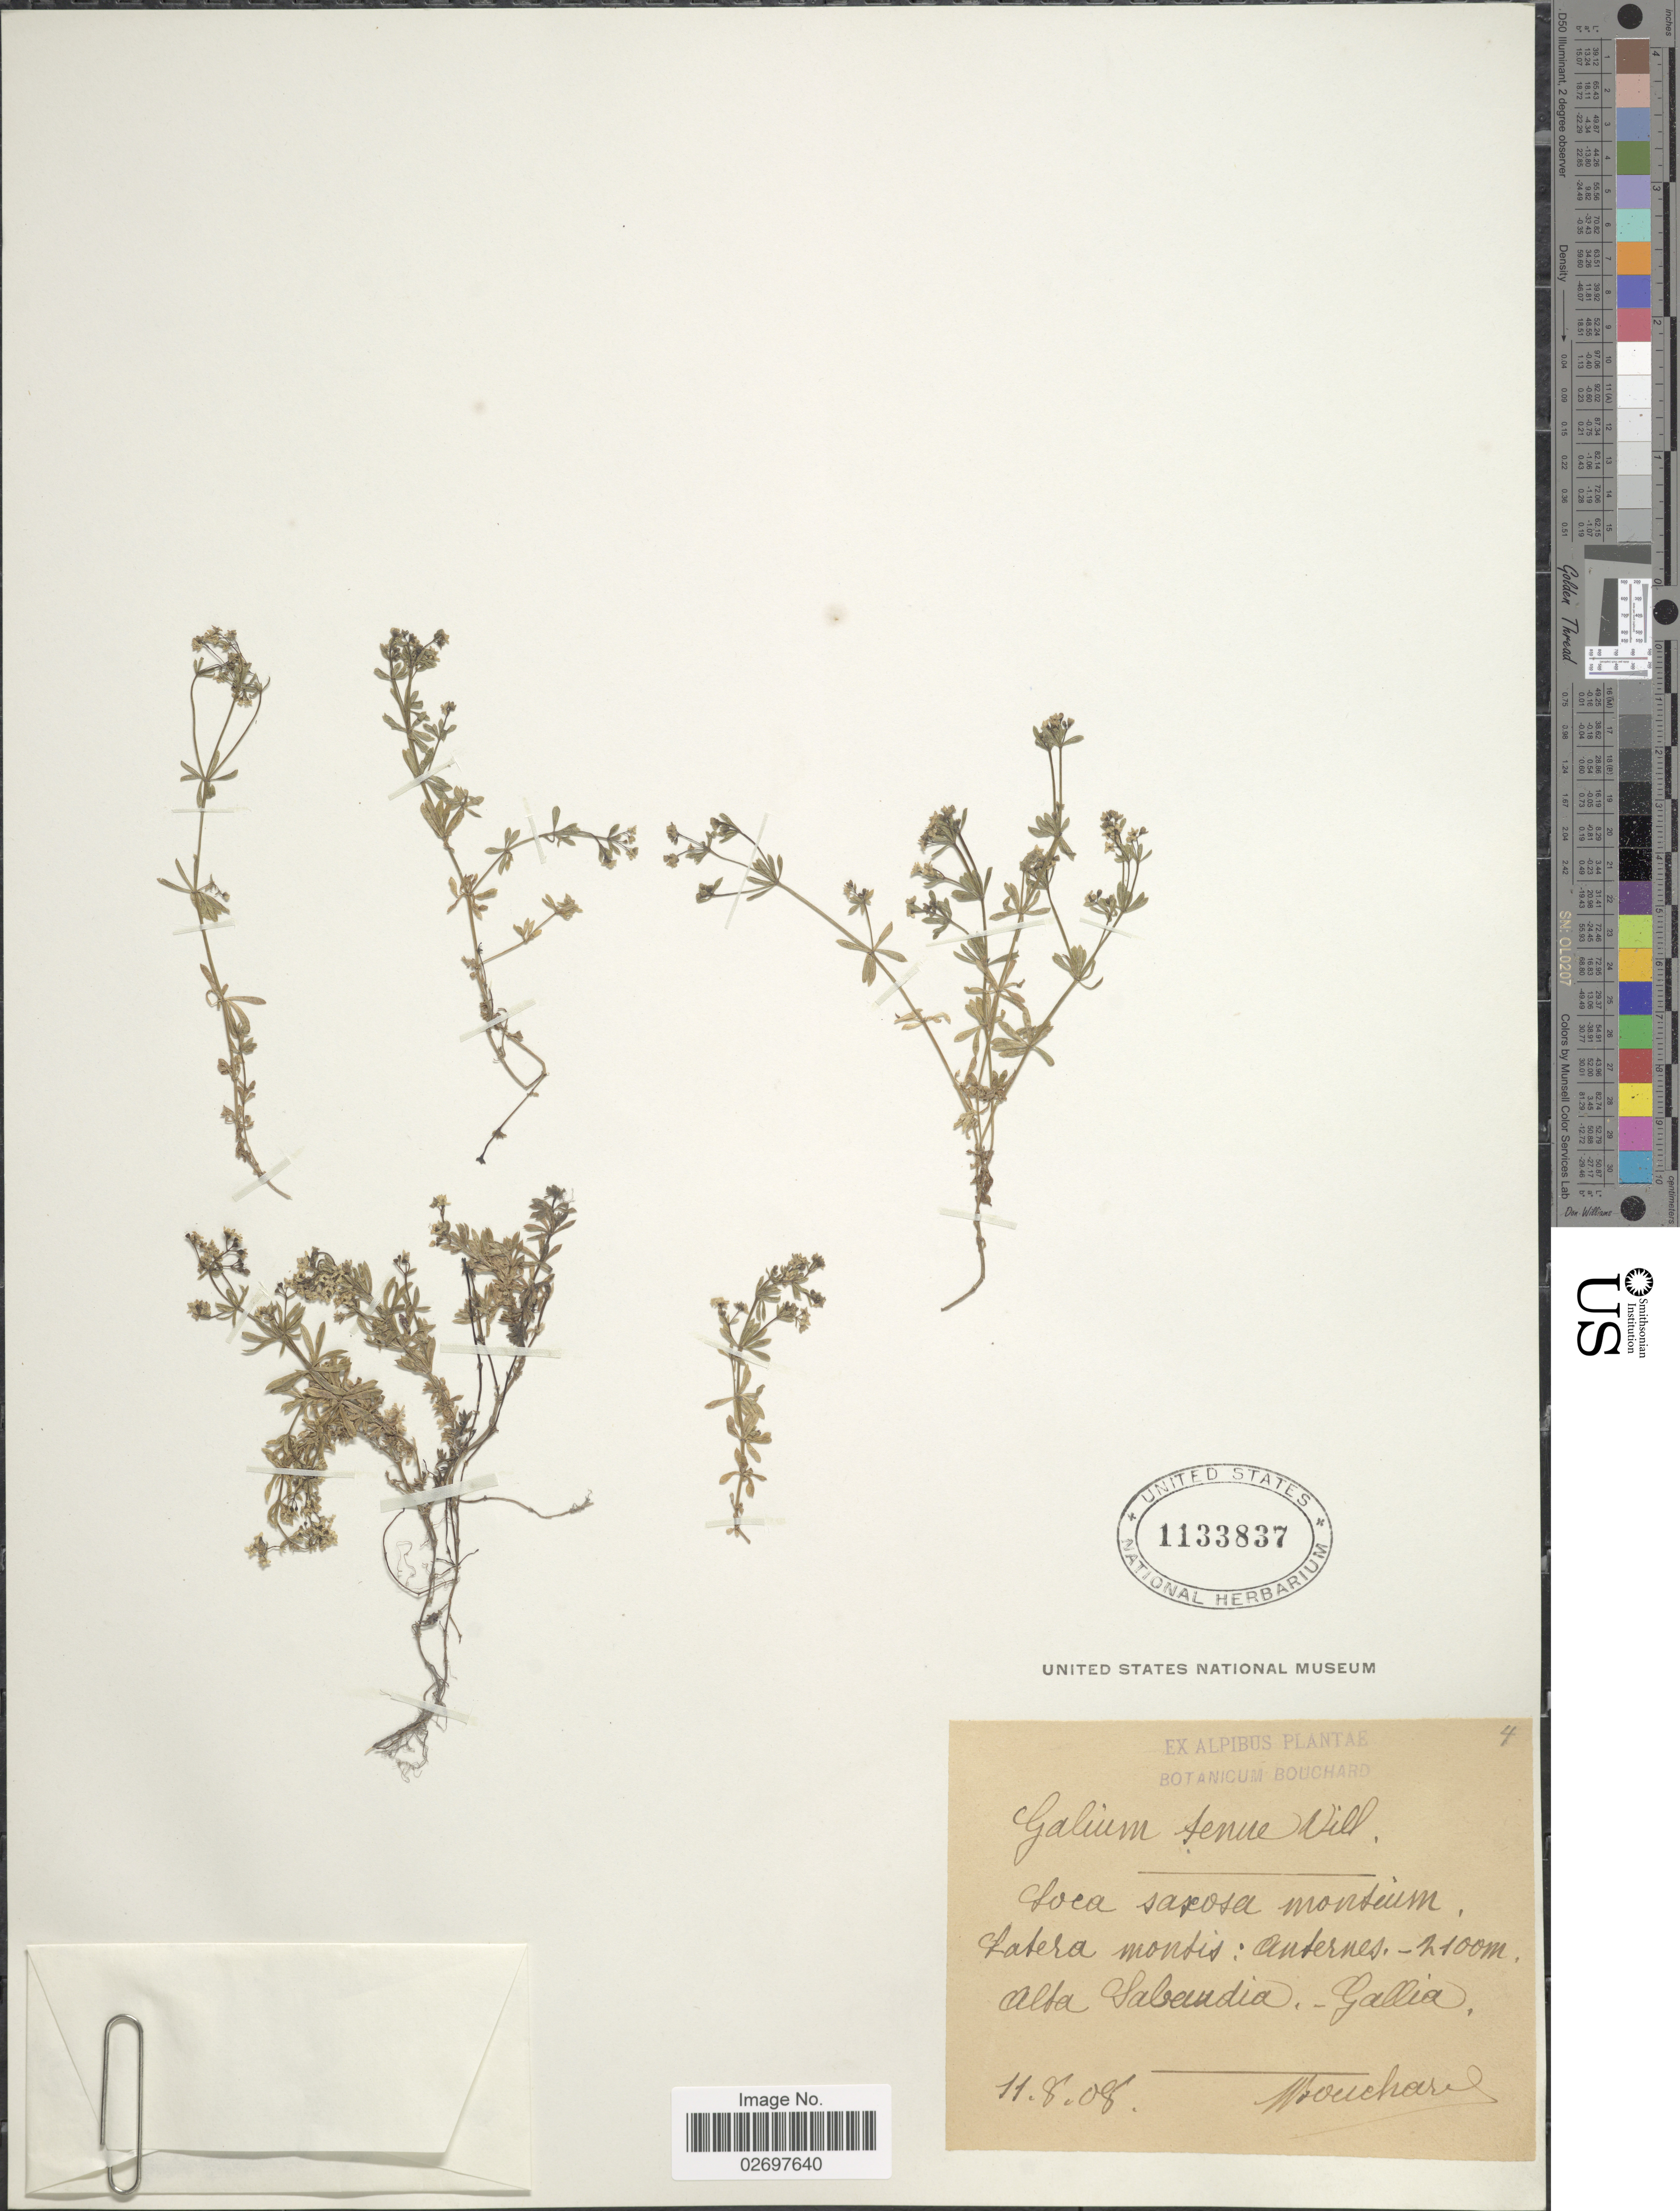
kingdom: Plantae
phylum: Tracheophyta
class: Magnoliopsida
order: Gentianales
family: Rubiaceae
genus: Galium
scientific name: Galium tenue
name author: Vill.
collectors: -. Bouchard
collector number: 4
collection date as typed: Transcribed d/m/y: 11/8/8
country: France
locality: Latera montis: anternes, Alta Sabandia - Gallia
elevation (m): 2100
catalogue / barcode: US 1133837